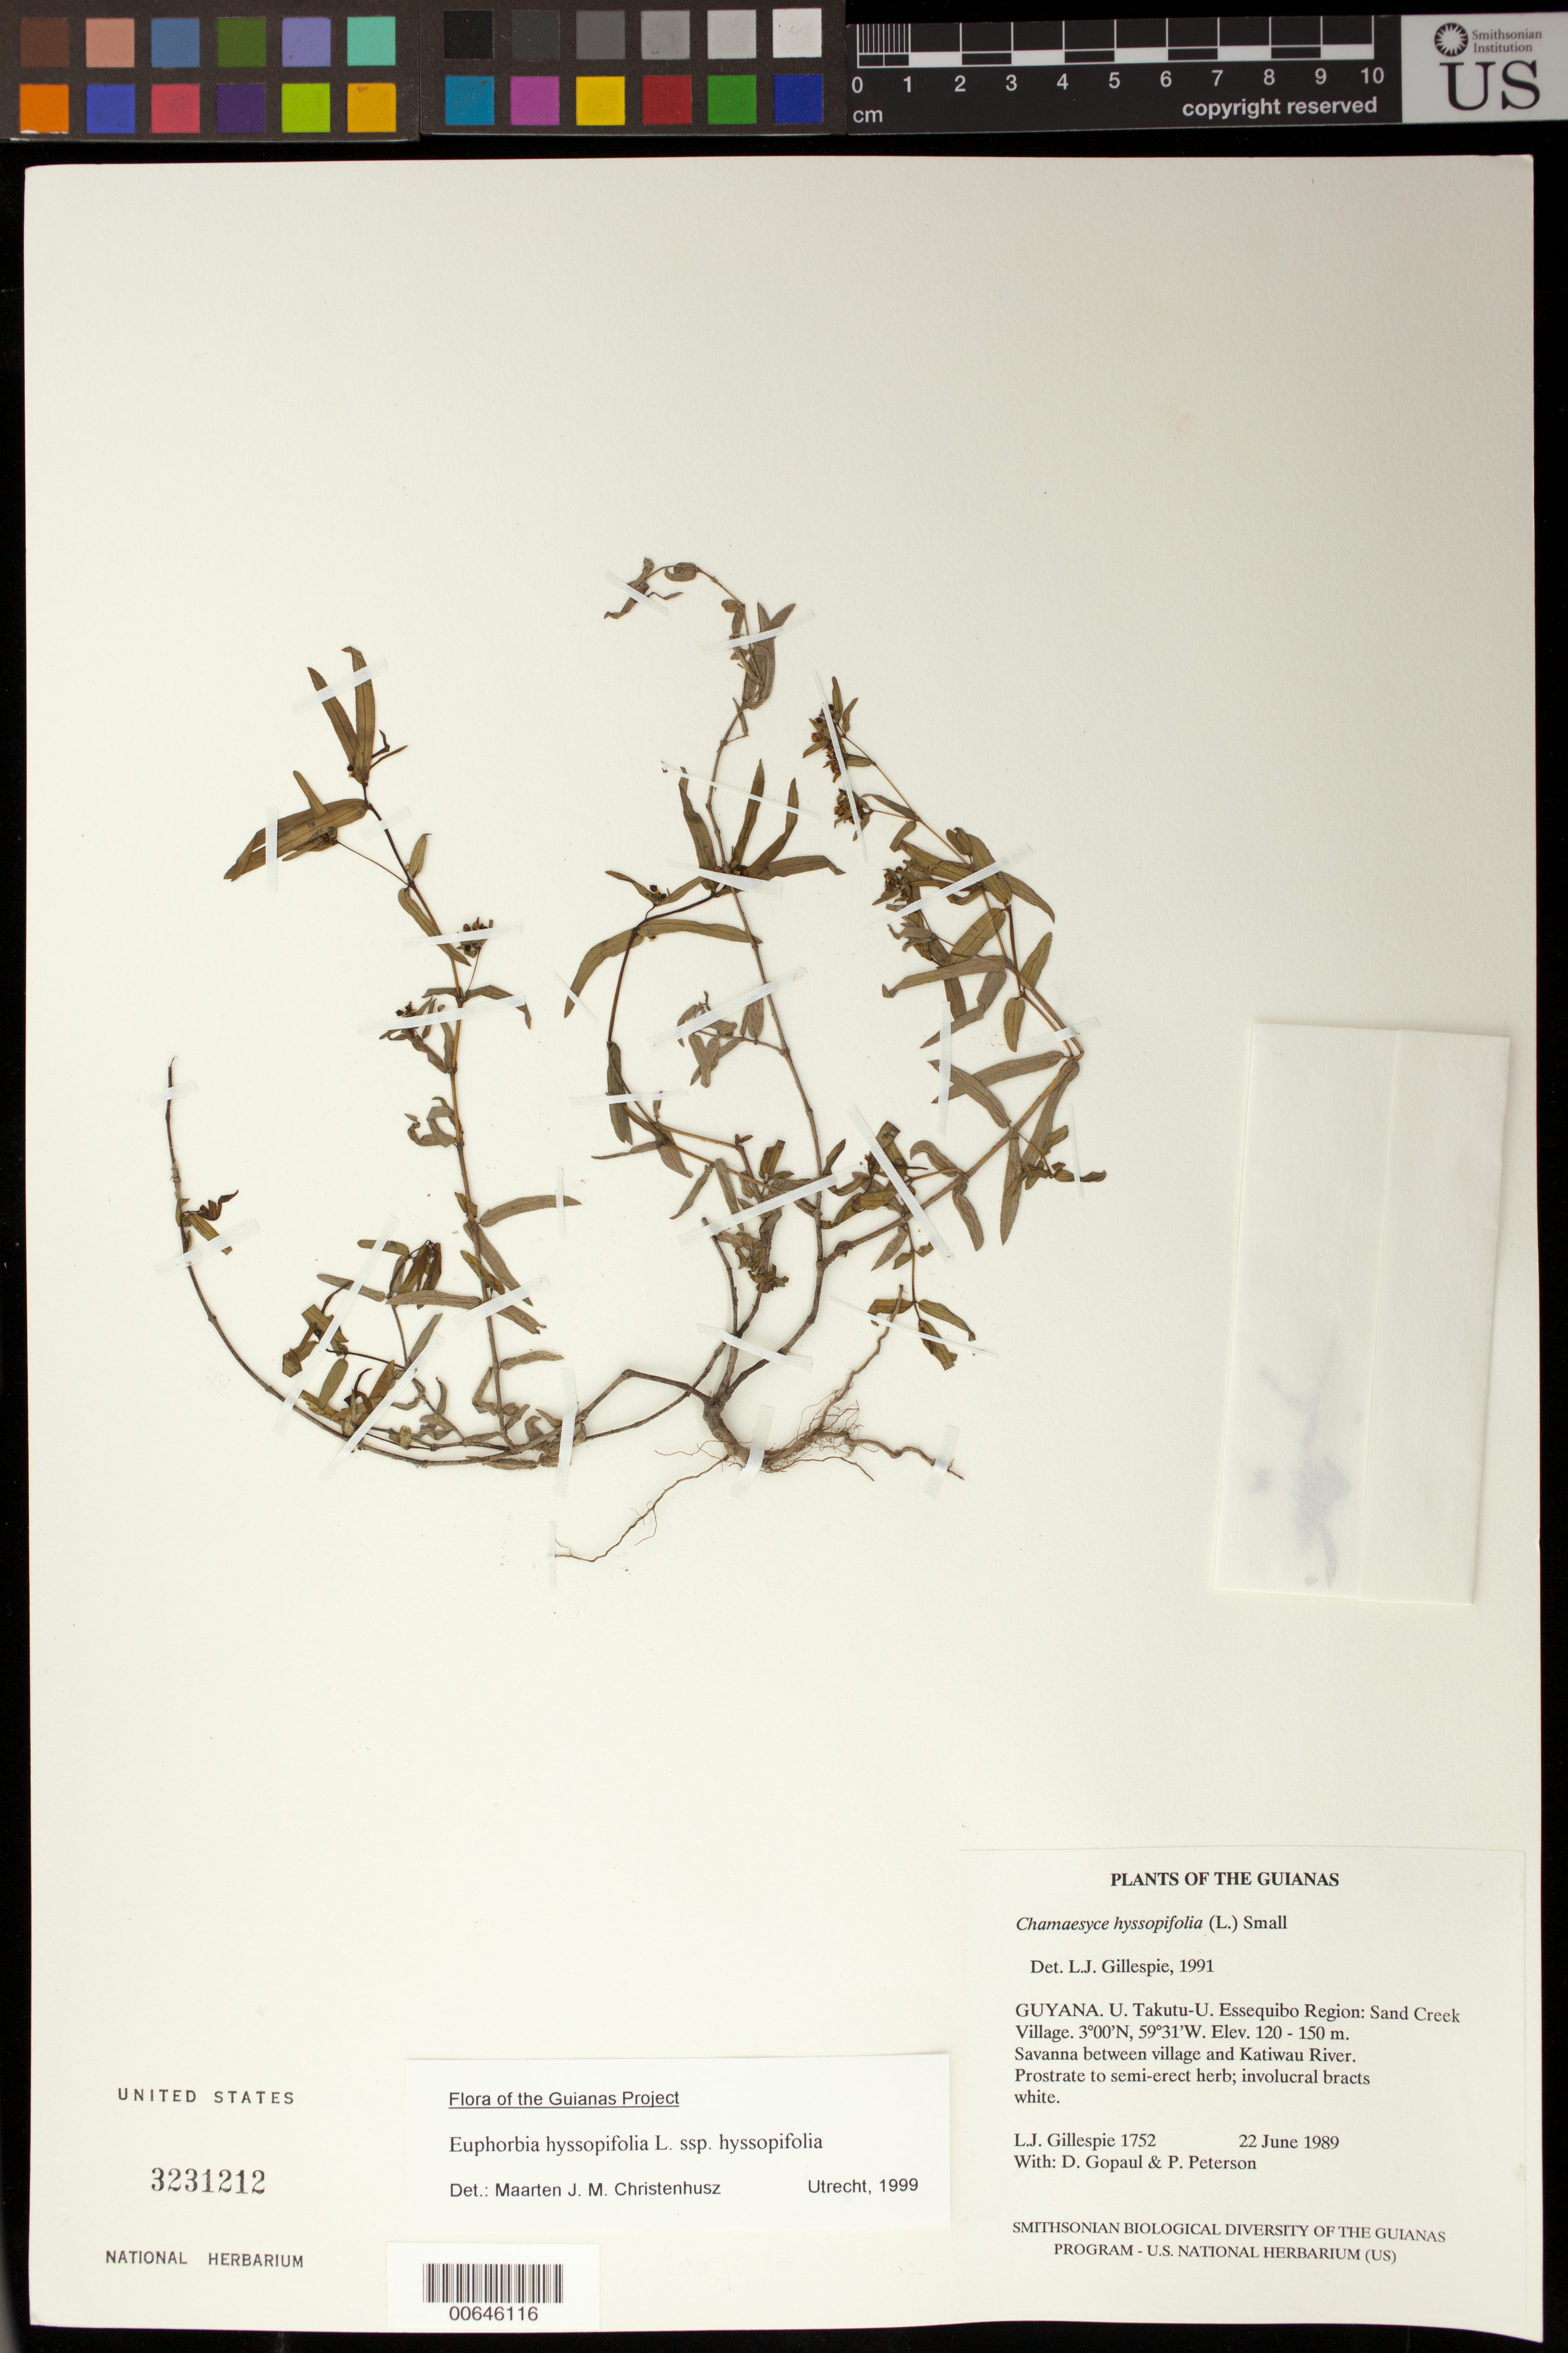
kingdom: Plantae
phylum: Tracheophyta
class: Magnoliopsida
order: Malpighiales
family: Euphorbiaceae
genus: Euphorbia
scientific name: Euphorbia hyssopifolia subsp. hyssopifolia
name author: L.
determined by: Gillespie, L. J.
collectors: L. J. Gillespie, D. Gopaul & P. M. Peterson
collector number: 1752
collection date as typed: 22 June 1989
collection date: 1989-06-22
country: Guyana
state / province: U. Takutu-U. Essequibo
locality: Sand Creek Village. Between village and Katiwau River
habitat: Savanna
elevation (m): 120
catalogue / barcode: US 3231212